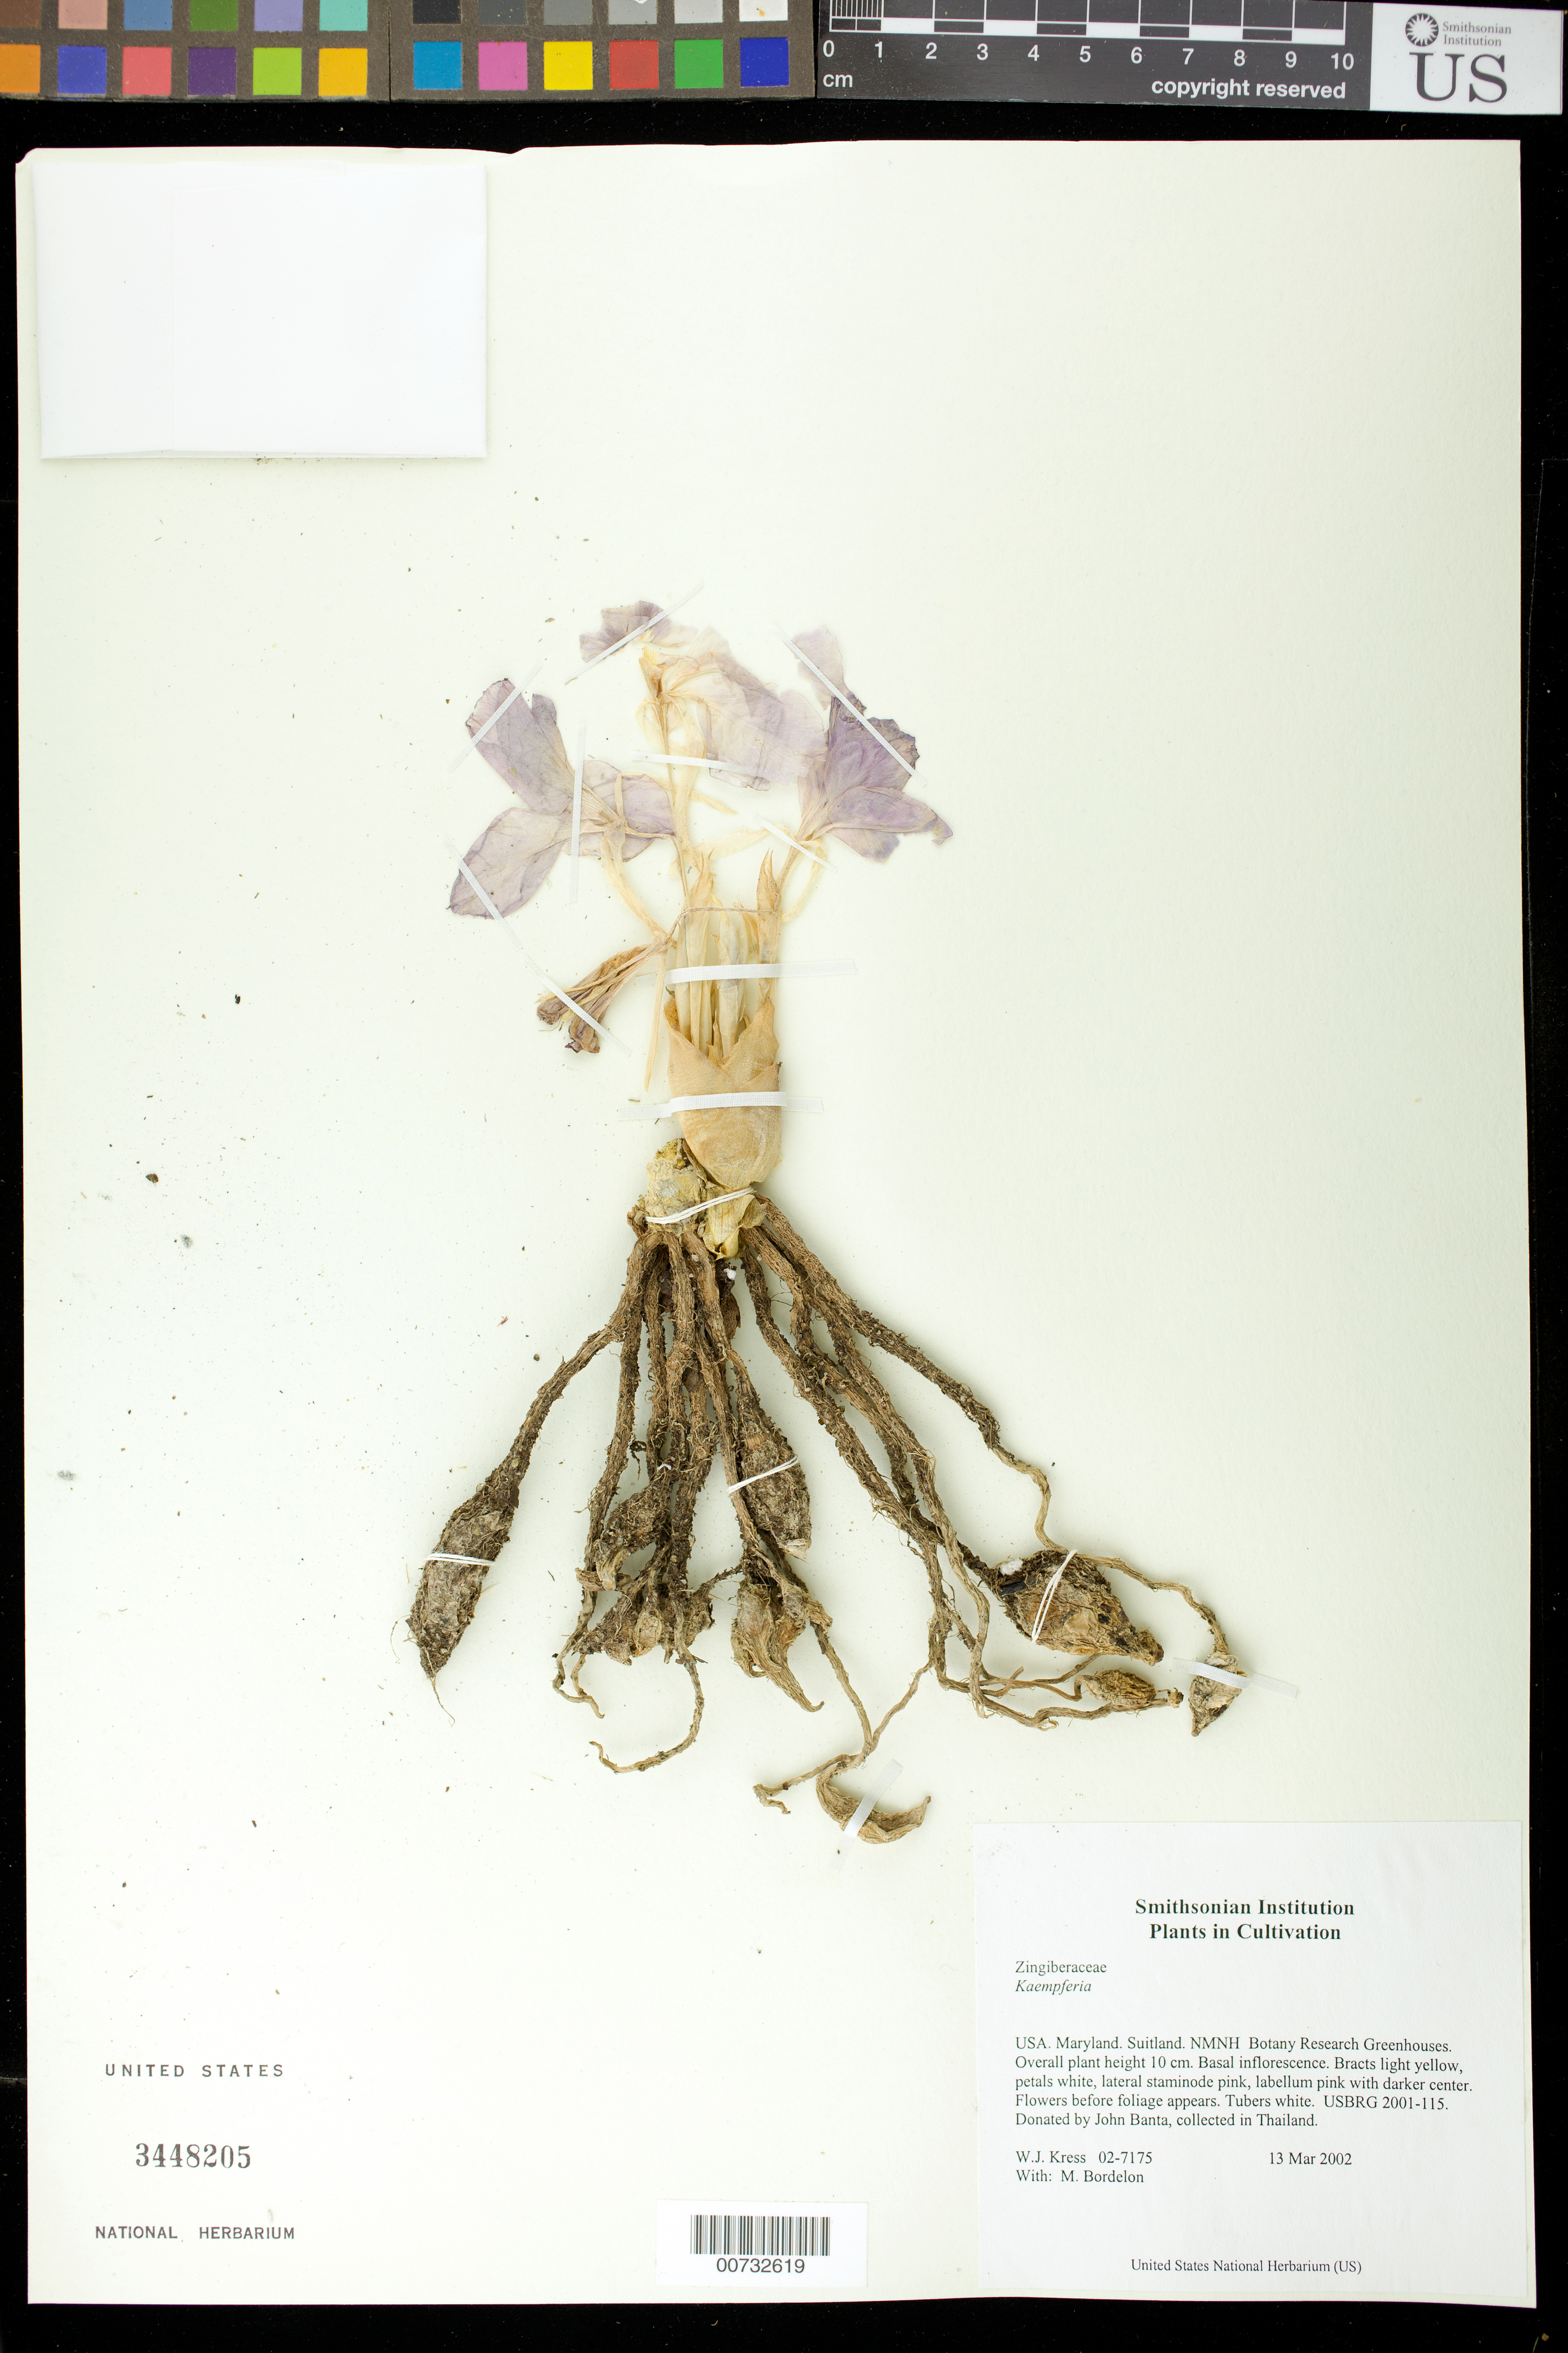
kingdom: Plantae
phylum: Tracheophyta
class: Liliopsida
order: Zingiberales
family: Zingiberaceae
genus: Kaempferia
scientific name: Kaempferia sp.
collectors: W. J. Kress & M. Bordelon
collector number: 02-7175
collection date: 2002-03-13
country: United States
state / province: Maryland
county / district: Prince George's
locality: NMNH Botany Research Greenhouses. Suitland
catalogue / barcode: US 3448205